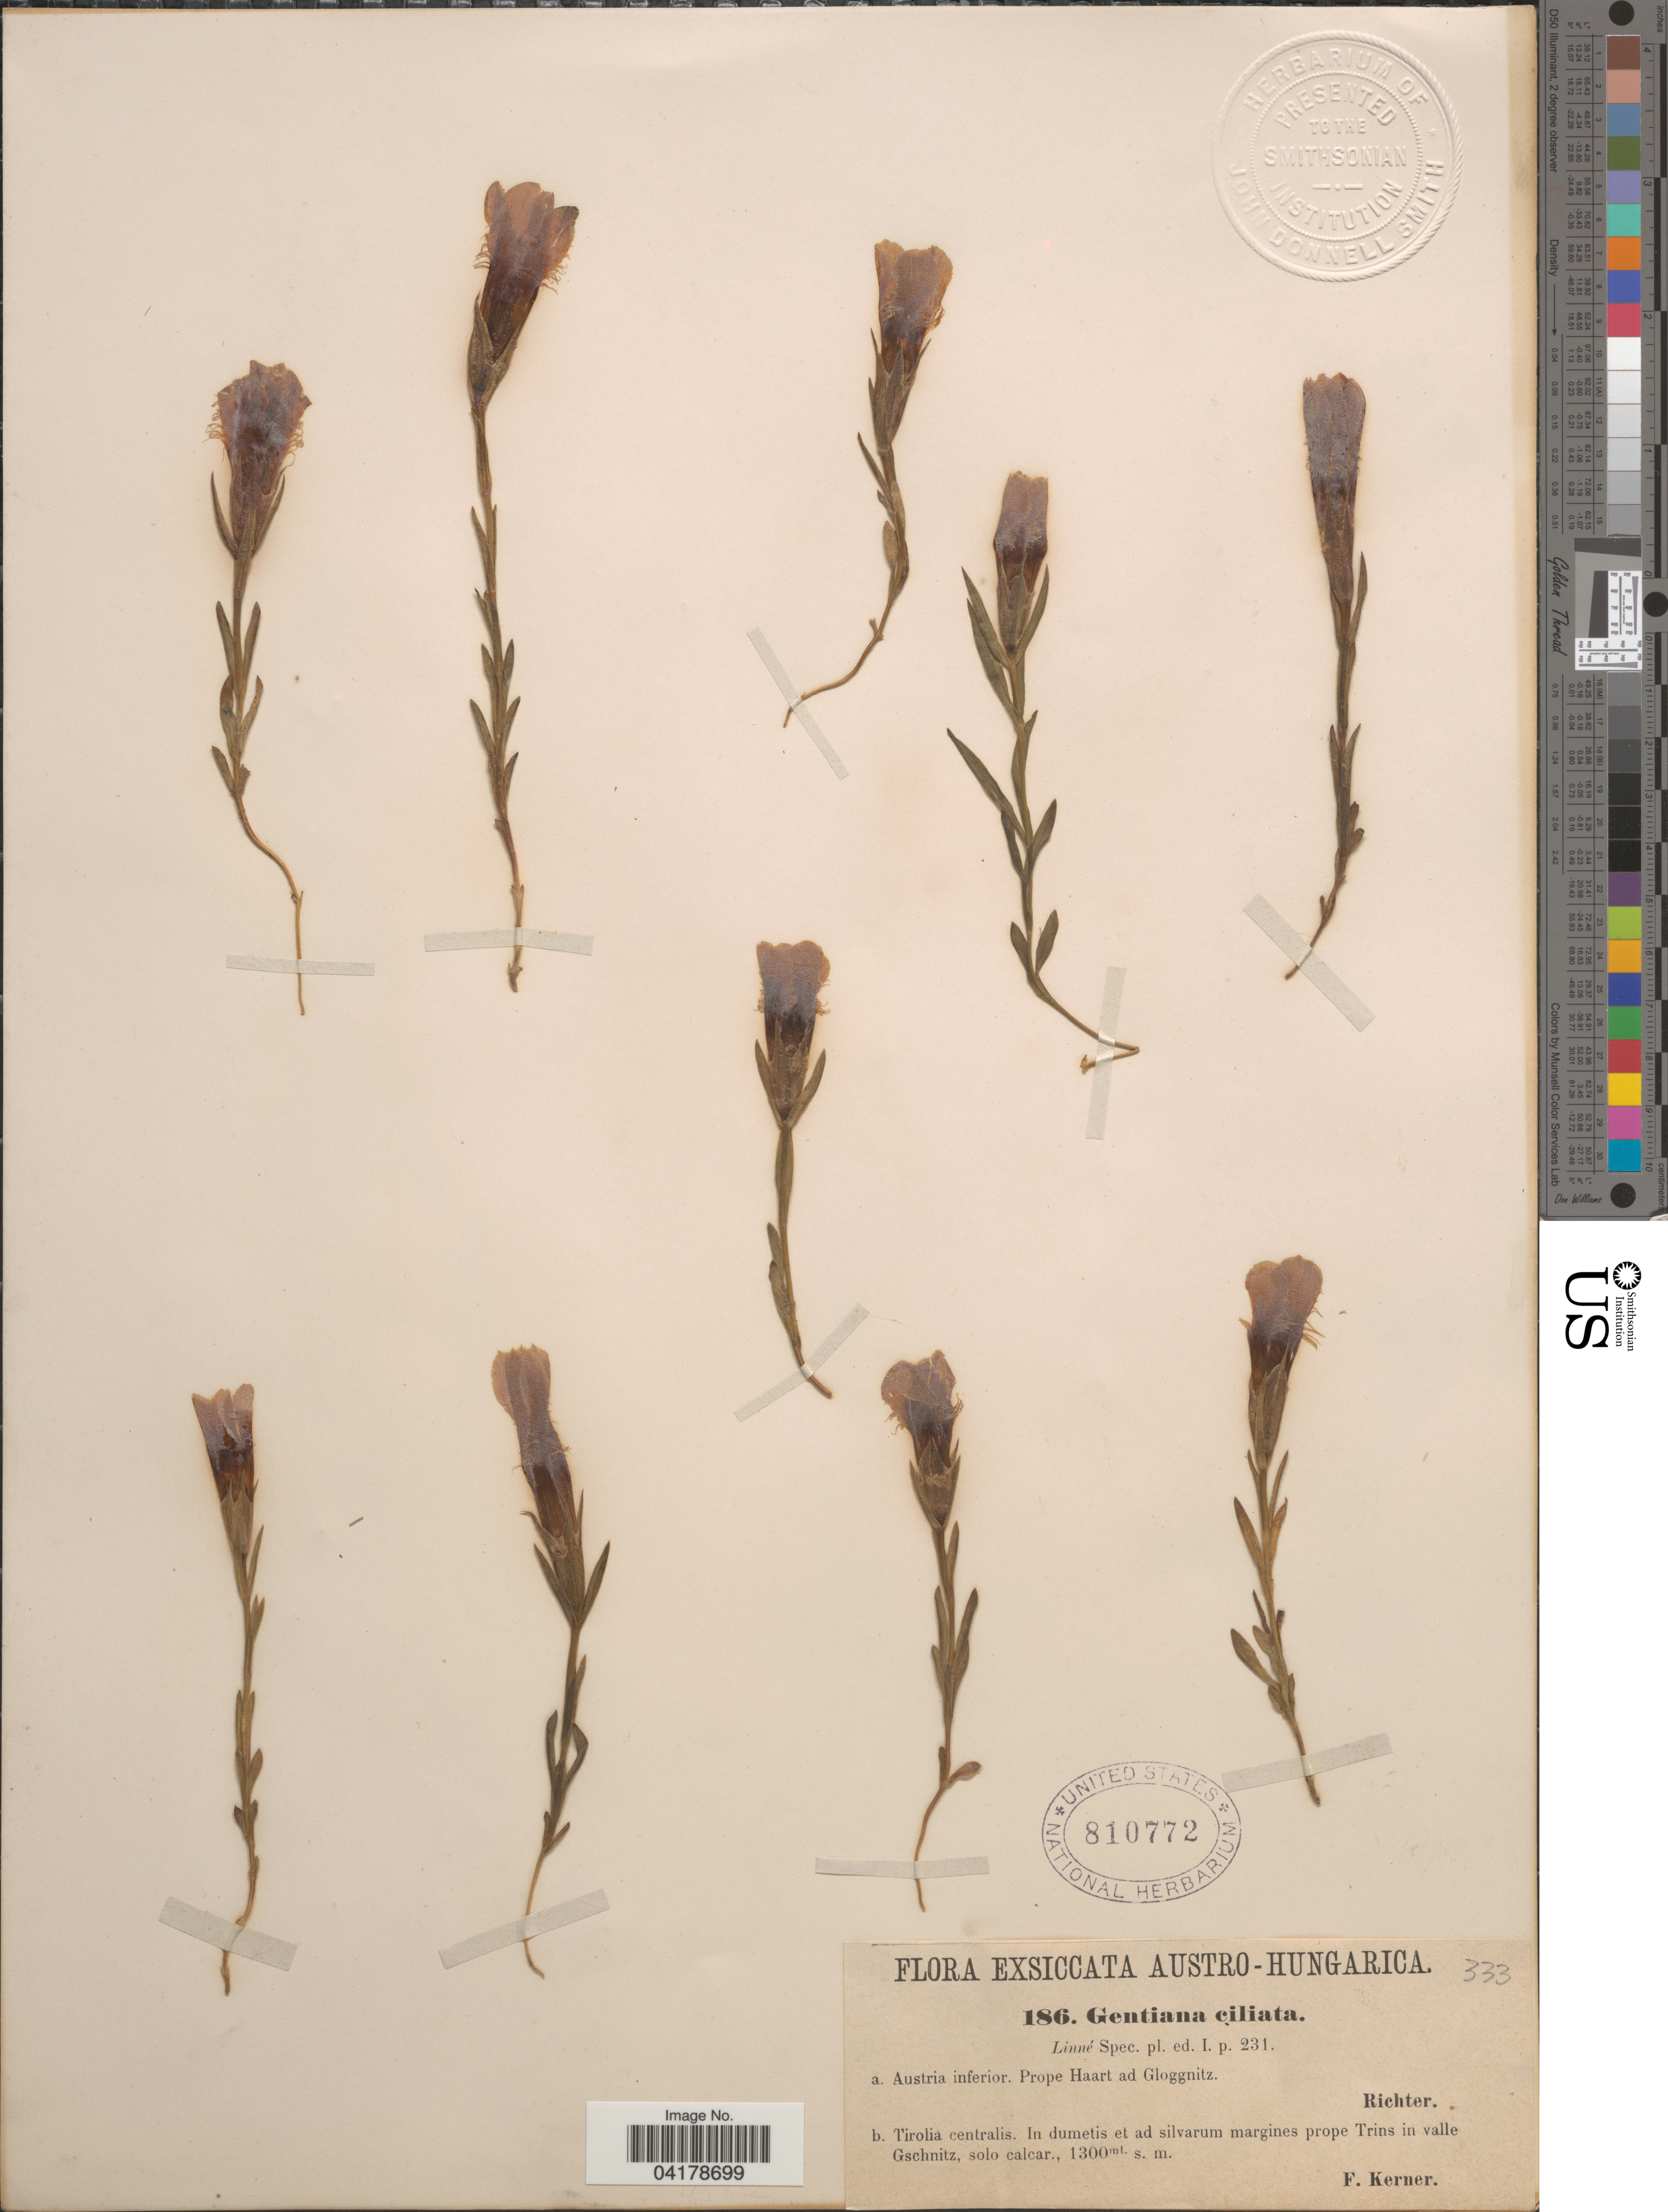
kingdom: Plantae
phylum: Tracheophyta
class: Magnoliopsida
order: Gentianales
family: Gentianaceae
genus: Gentiana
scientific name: Gentiana ciliata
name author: L.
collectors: F. Kerner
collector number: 186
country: Austria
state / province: Tirol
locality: Tirolia centralis. In dumetis et ad silvarum margines prope Trins in valle Gschnitz, solo calcar.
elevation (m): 1300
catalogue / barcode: US 810772-2